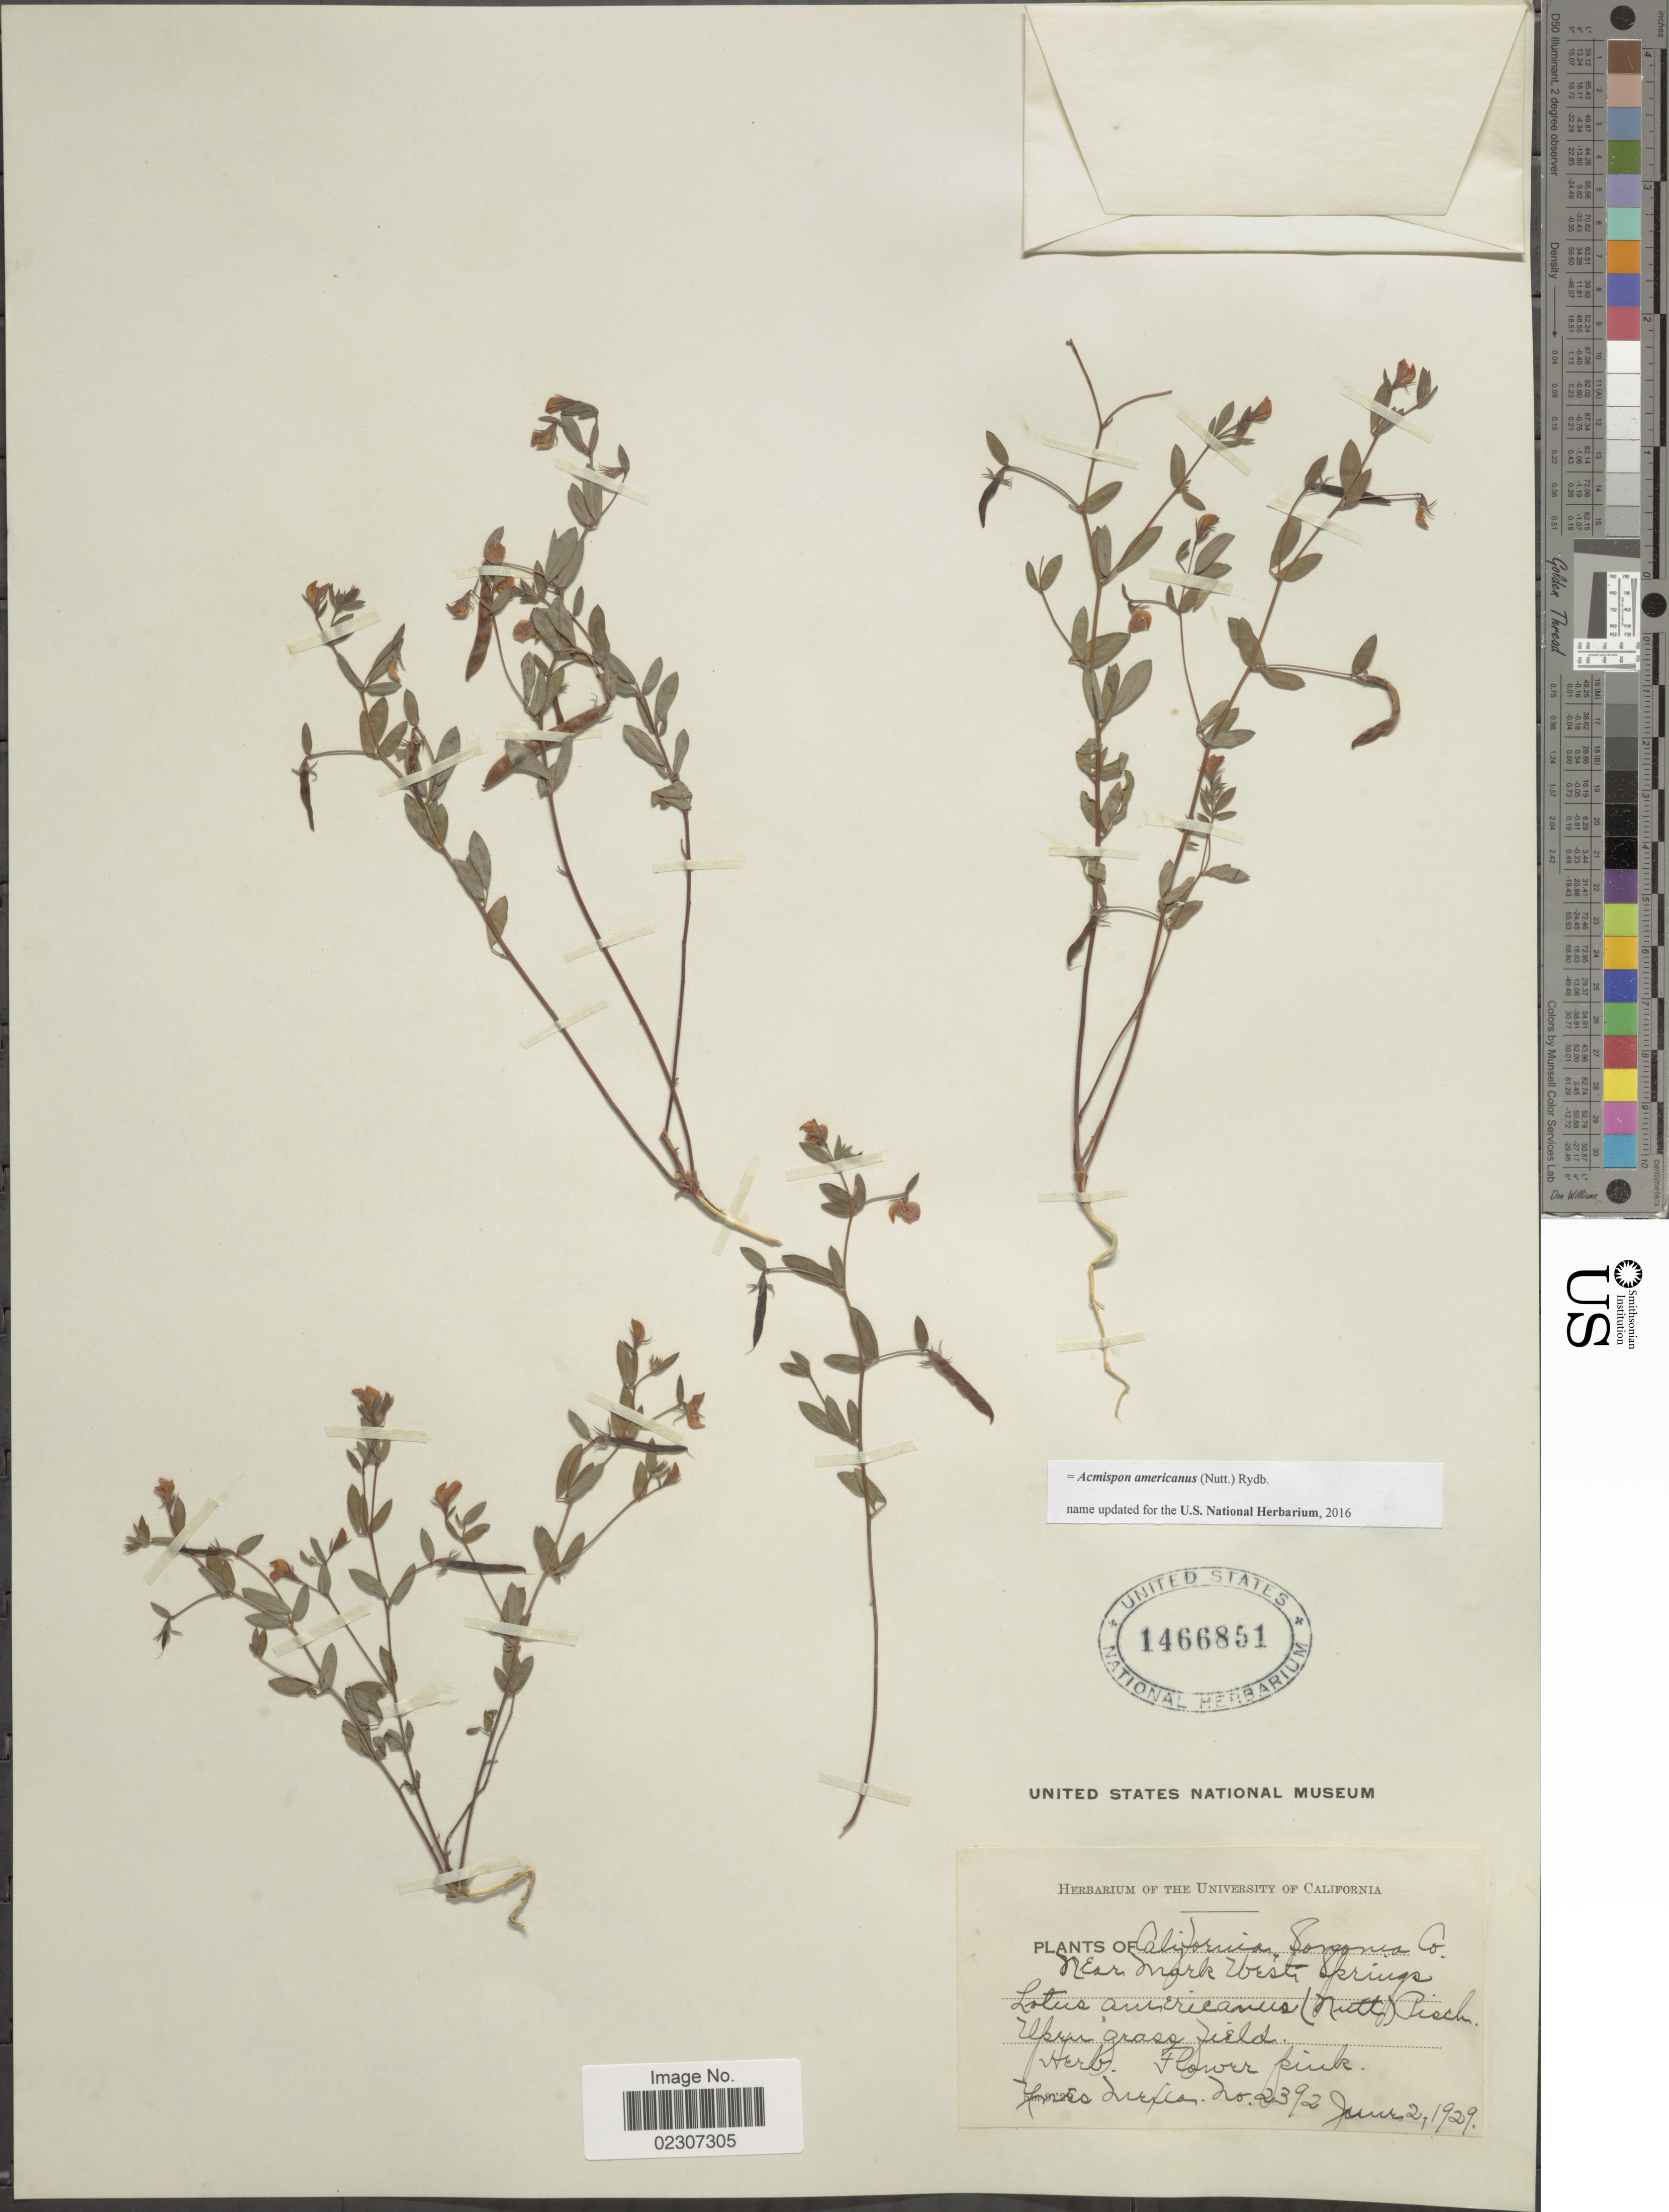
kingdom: Plantae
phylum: Tracheophyta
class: Magnoliopsida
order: Fabales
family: Fabaceae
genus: Acmispon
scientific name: Acmispon americanus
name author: (Nutt.) Rydb.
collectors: Y. Mexia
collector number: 2392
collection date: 1929-06-02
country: United States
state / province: California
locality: California, Soronea Co. Near Mark West Spring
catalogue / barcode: US 1466851